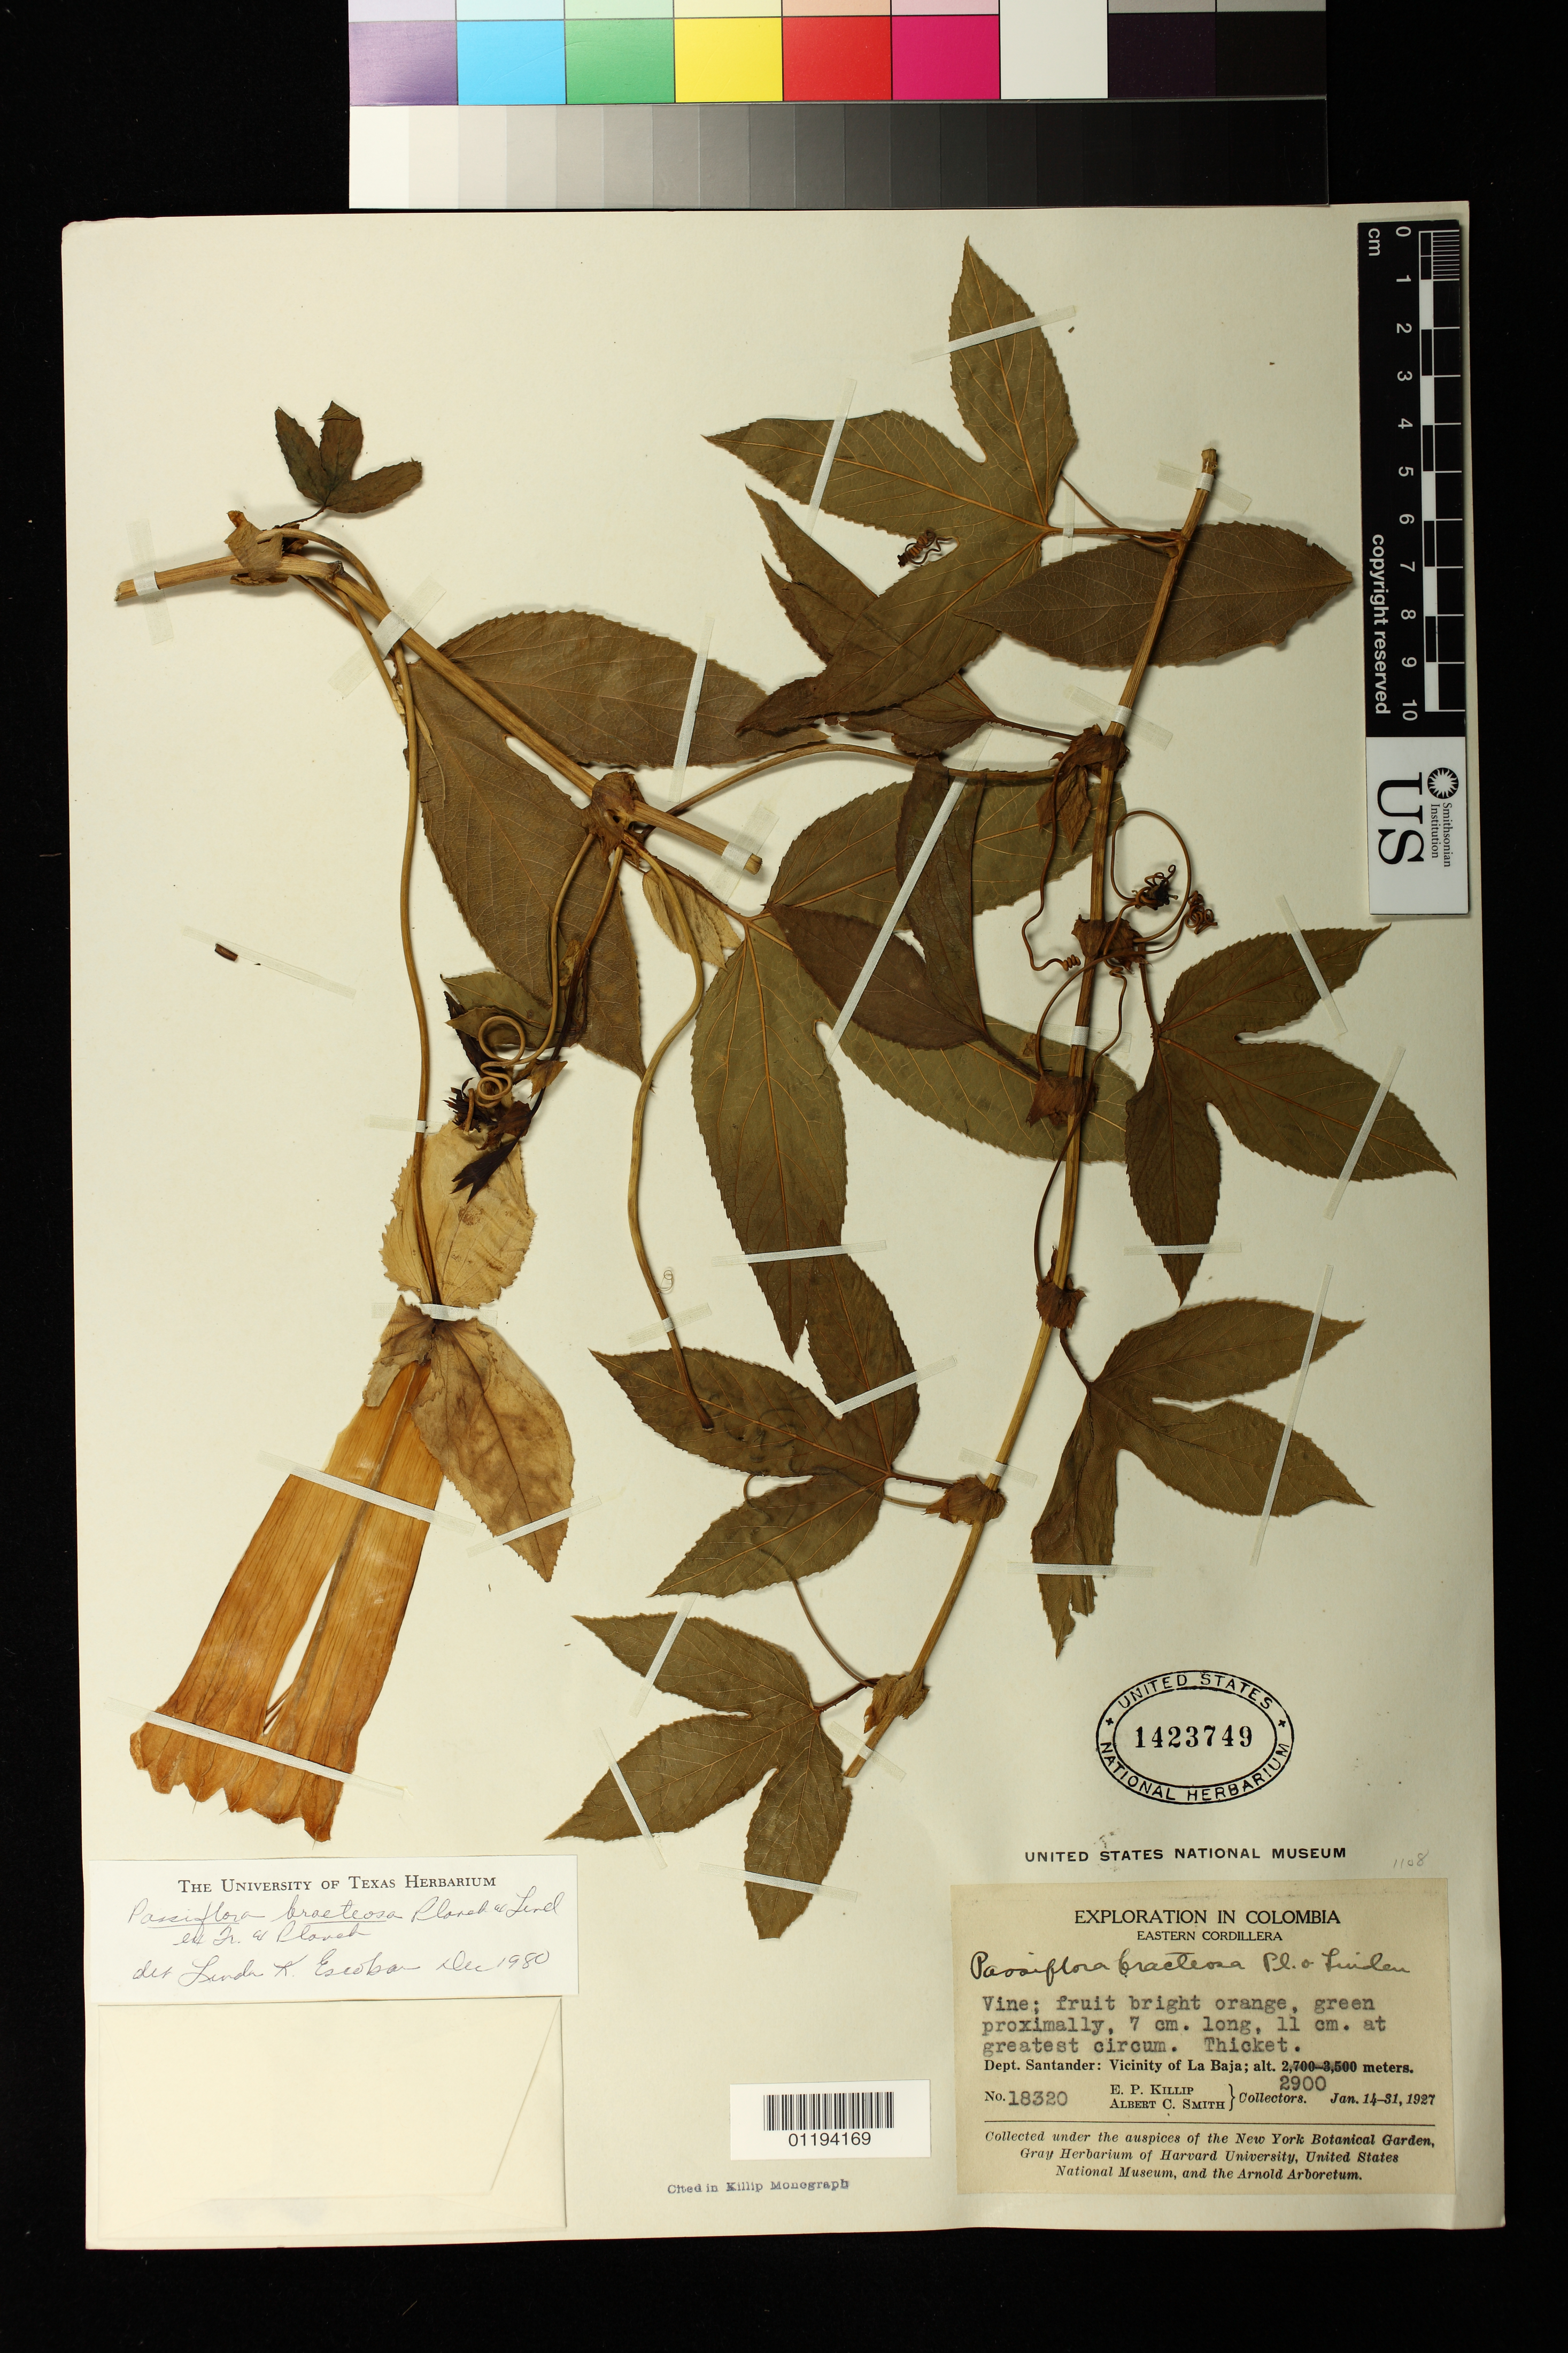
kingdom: Plantae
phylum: Tracheophyta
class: Magnoliopsida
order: Malpighiales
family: Passifloraceae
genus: Passiflora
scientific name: Passiflora bracteosa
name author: Planch. & Triana ex Linden & Planch.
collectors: E. P. Killip & A. C. Smith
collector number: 18320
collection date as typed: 1927 Jan 14 1927 Jan 31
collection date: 1927-01-14/1927-01-31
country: Colombia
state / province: Santander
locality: Eastern Cordillera, Dept. Santander: Vicinity of La Baja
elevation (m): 2900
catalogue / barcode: US 1423749